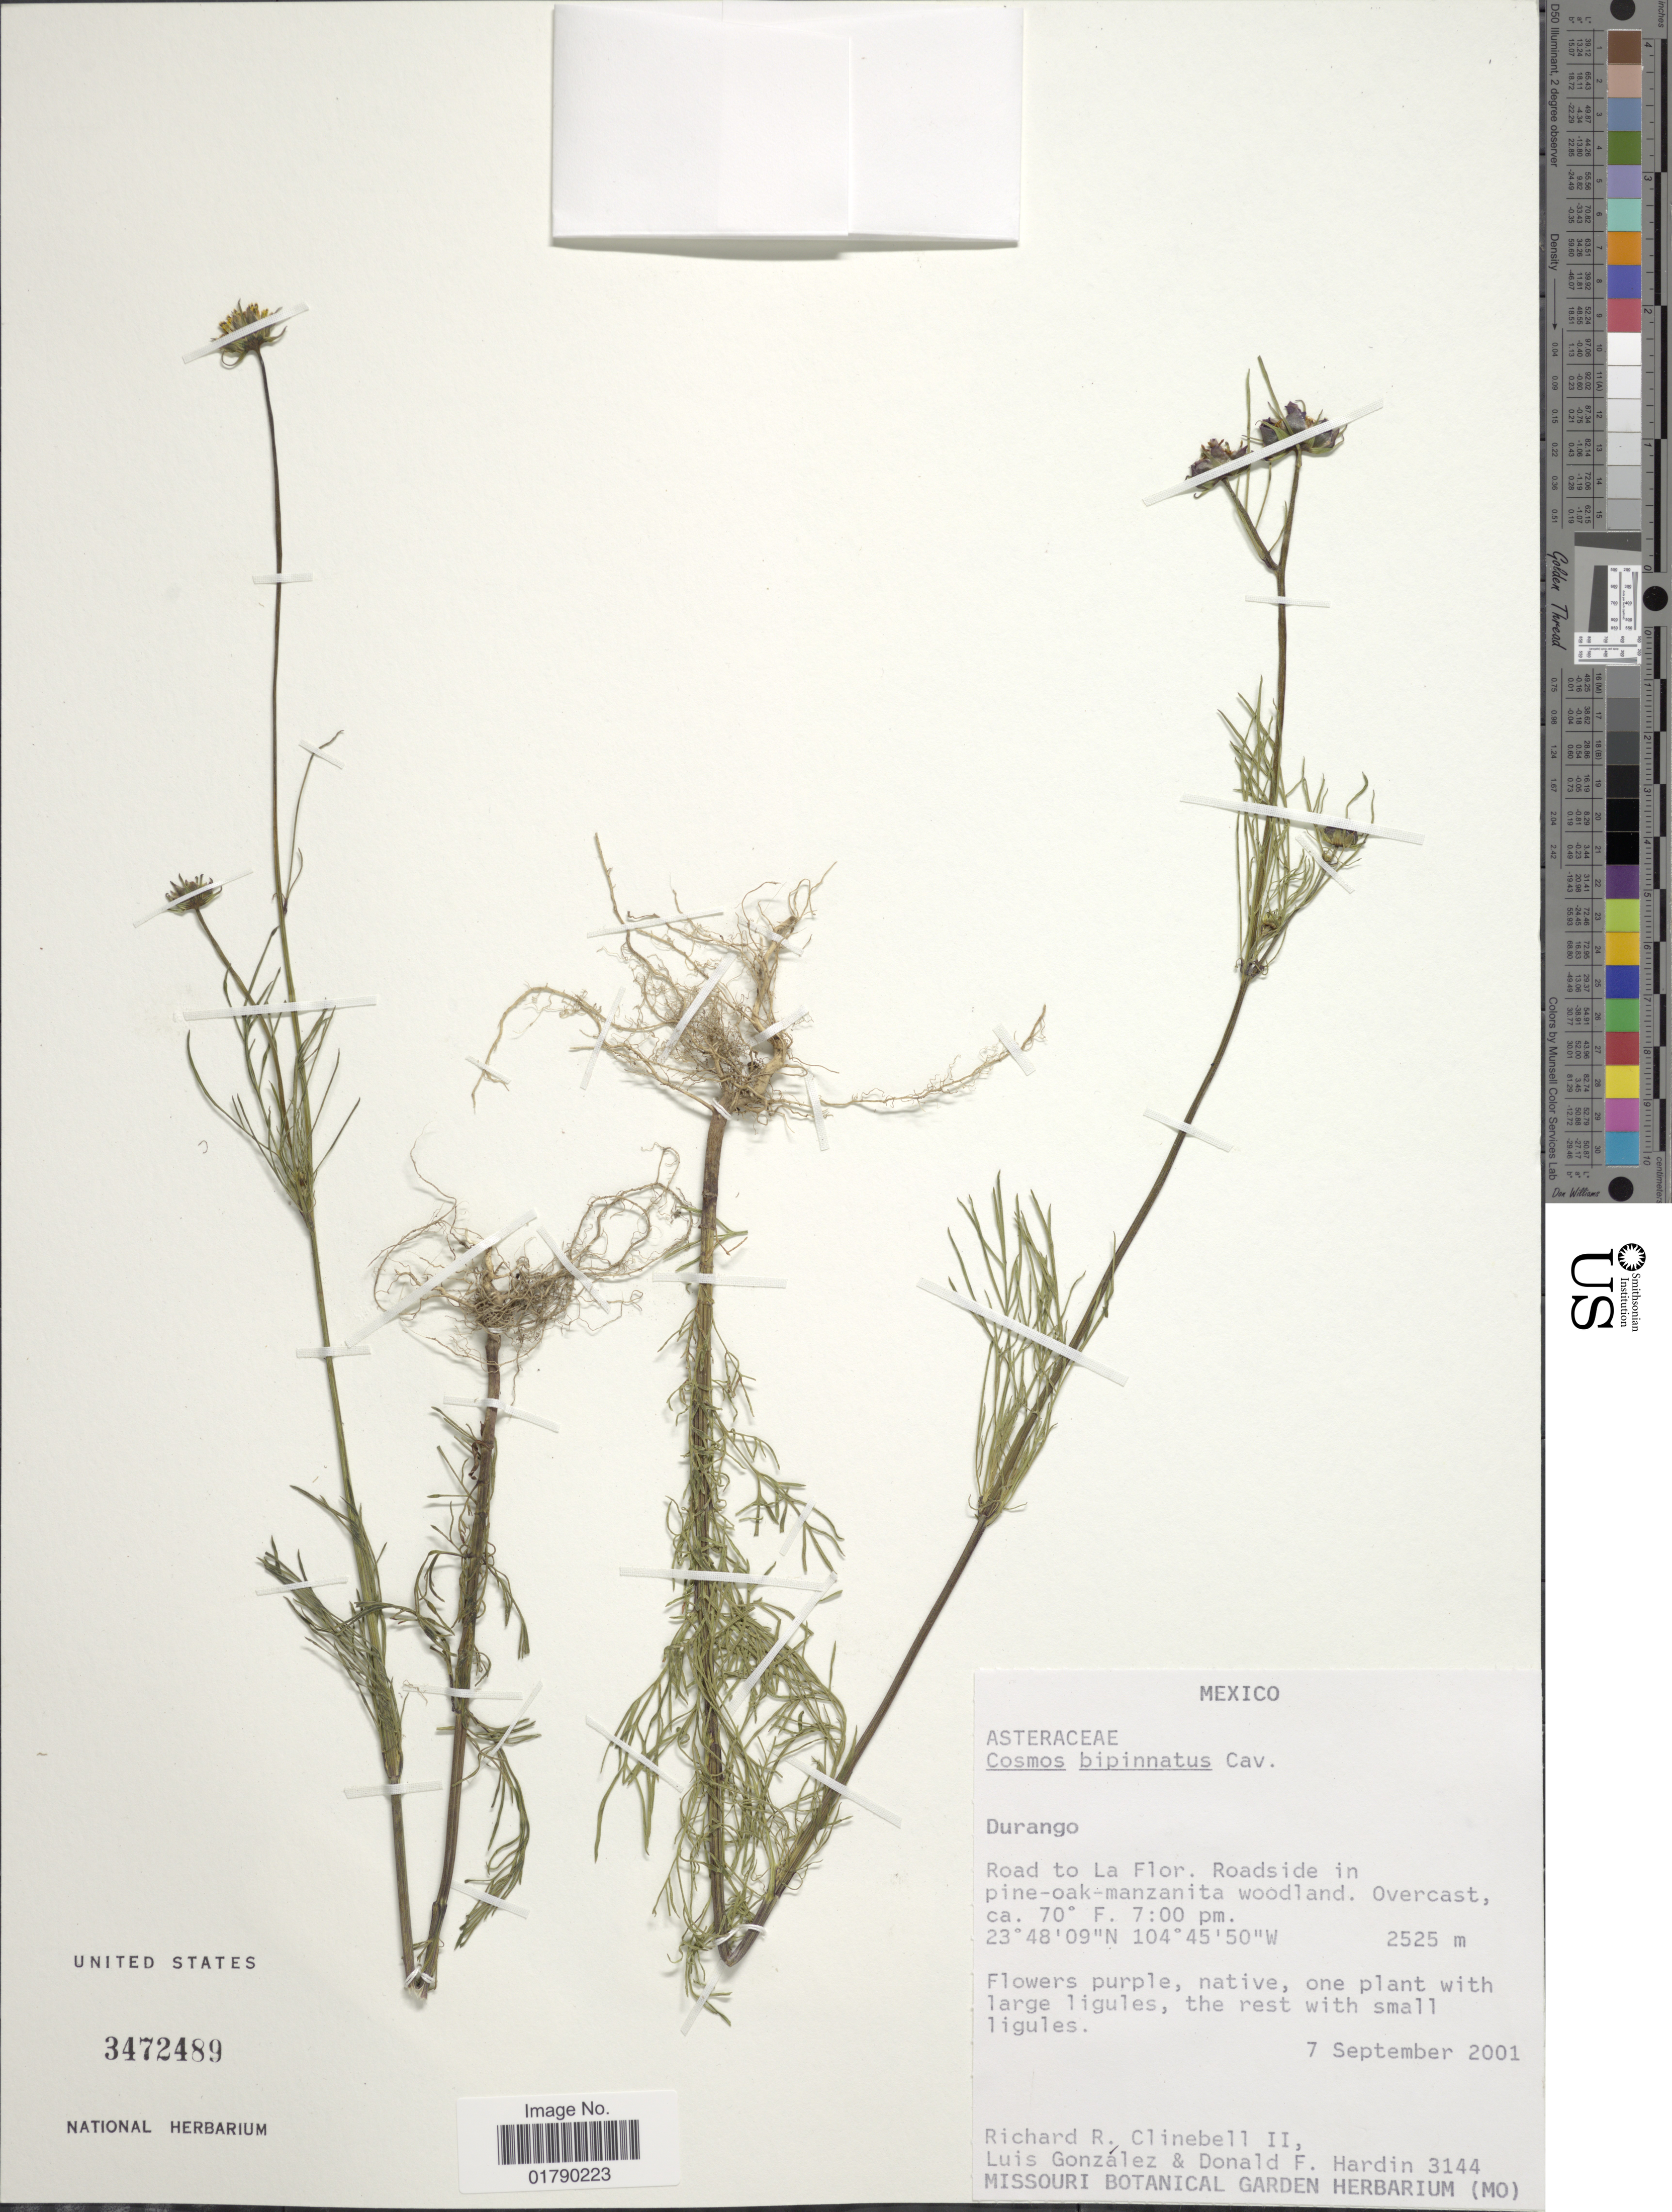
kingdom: Plantae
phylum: Tracheophyta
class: Magnoliopsida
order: Asterales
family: Asteraceae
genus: Cosmos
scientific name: Cosmos bipinnatus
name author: Cav.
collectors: R. Clinebell, L. Gonzalez & D. Hardin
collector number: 3144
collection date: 2001-09-07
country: Mexico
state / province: Durango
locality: Road to La Flor, Roadside in pine-oak-manzanita woodland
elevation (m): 2525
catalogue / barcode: US 3472489